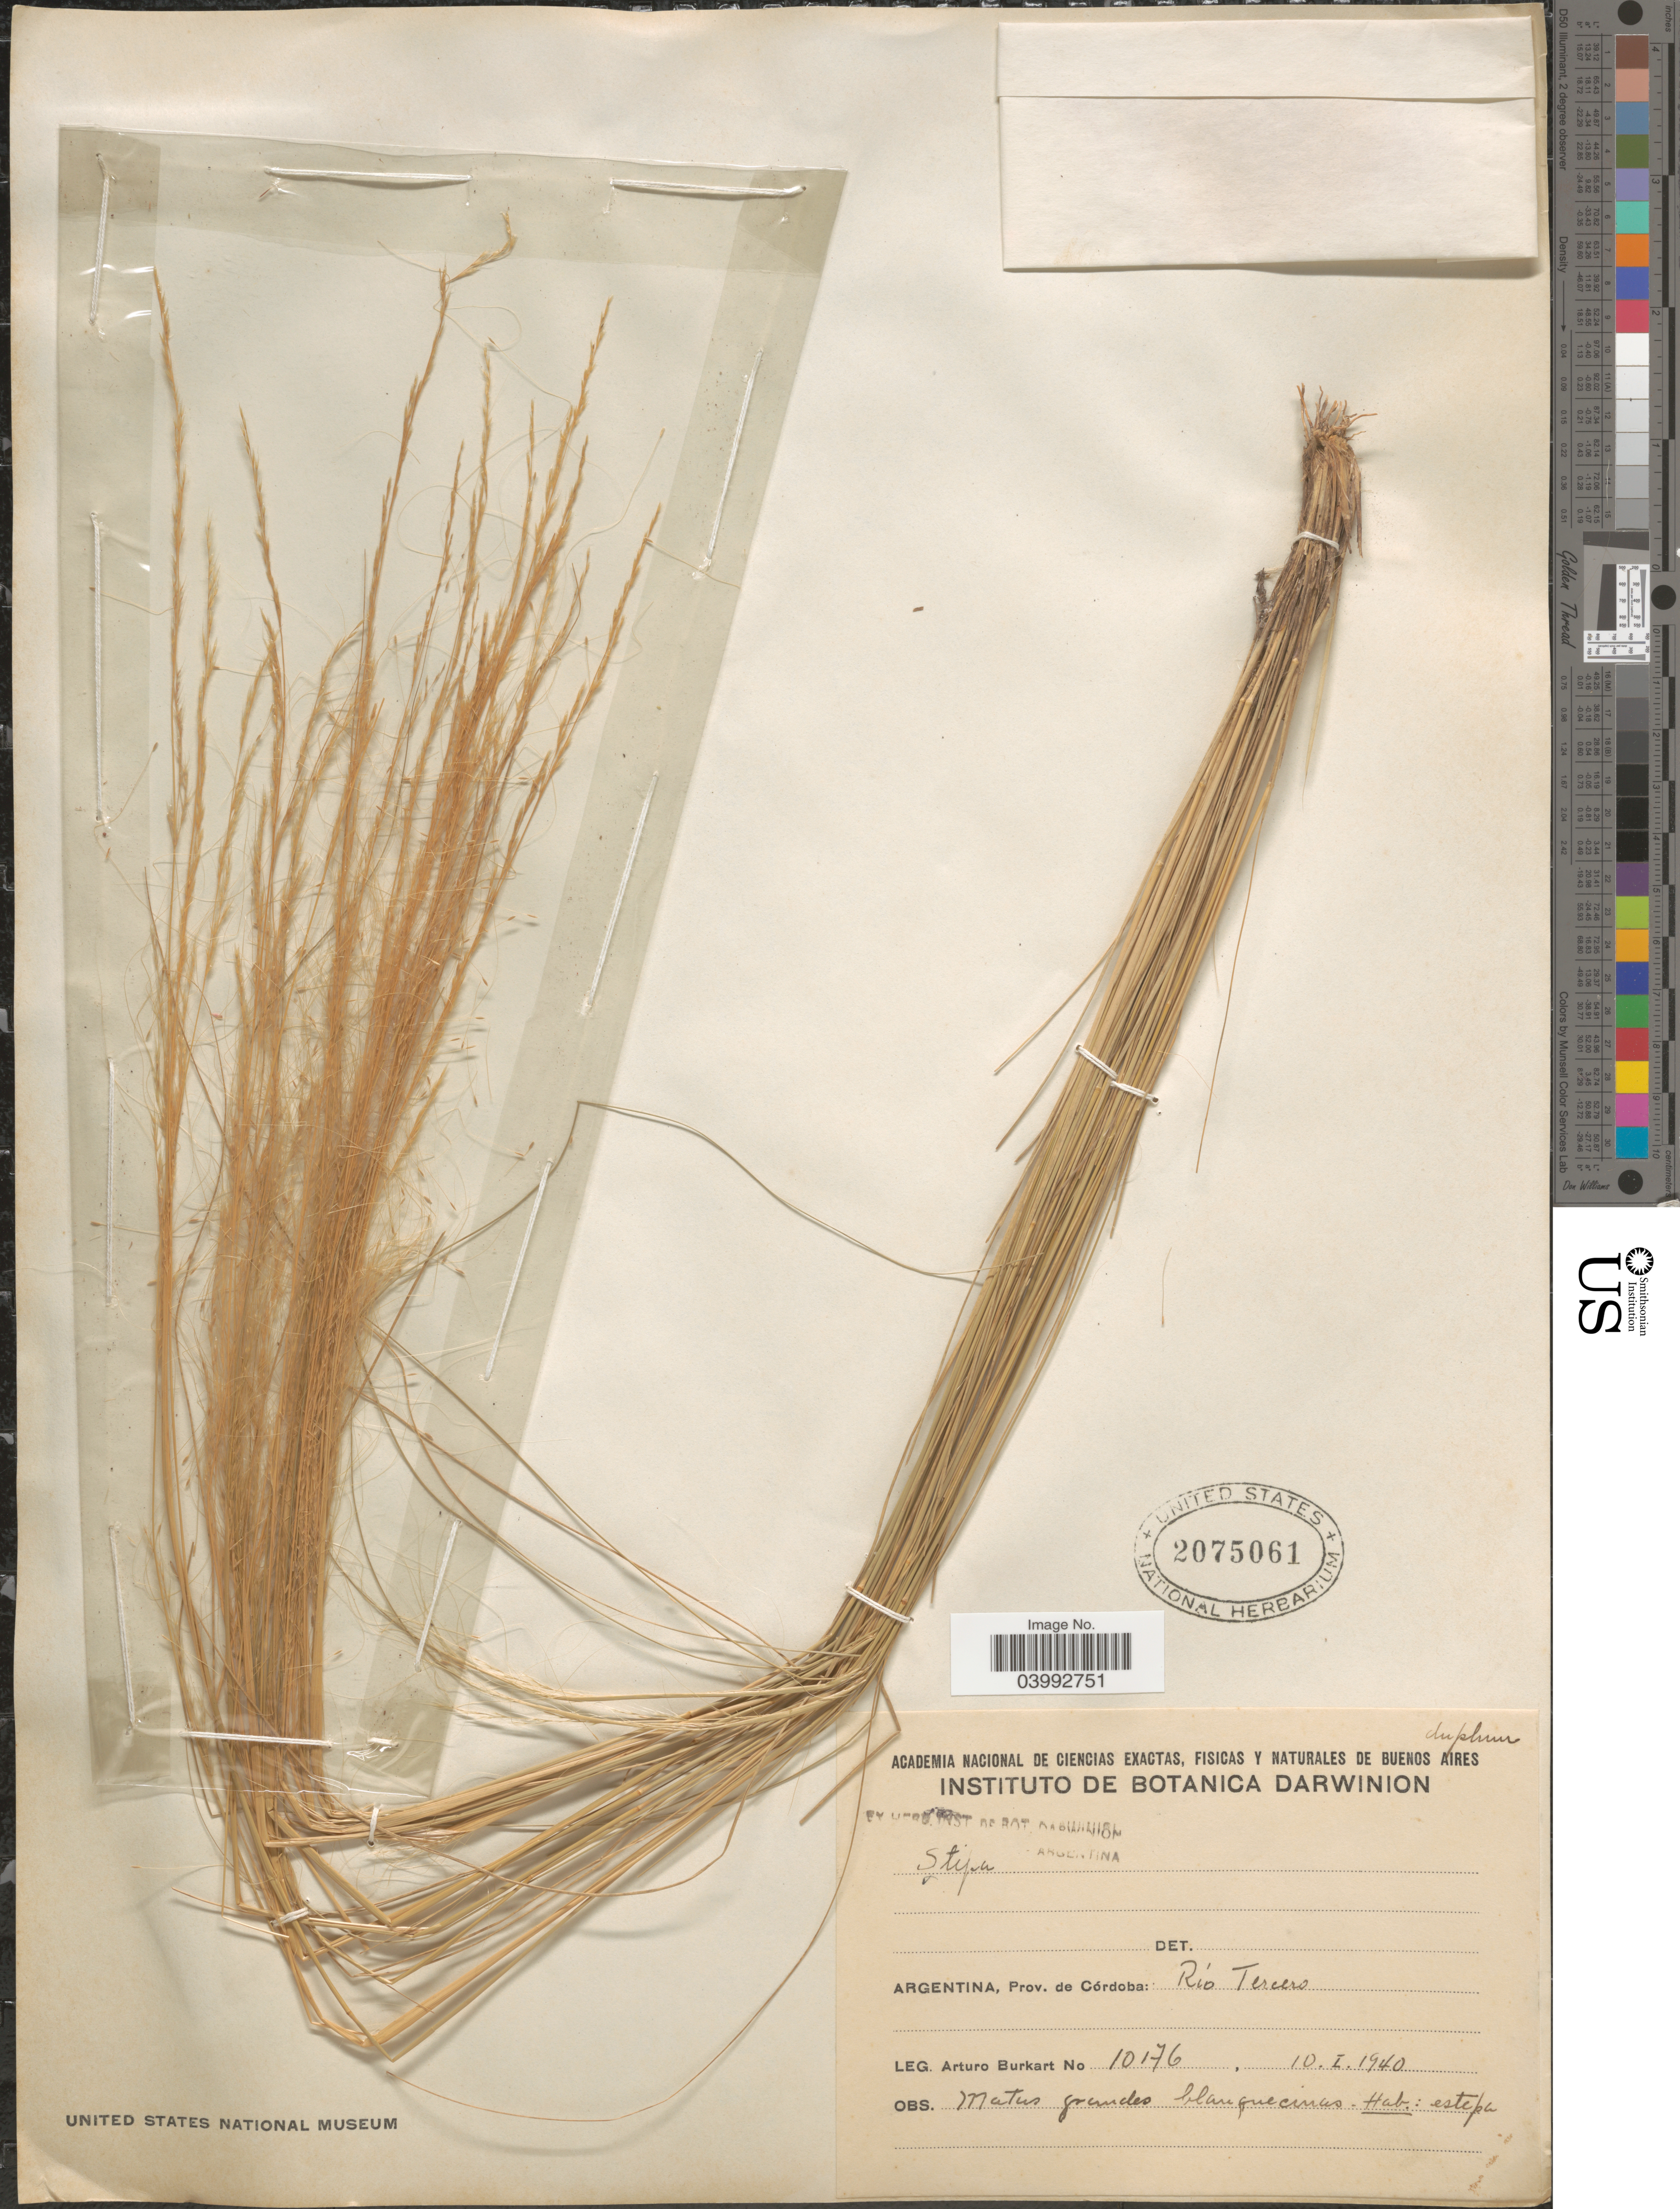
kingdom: Plantae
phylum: Tracheophyta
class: Liliopsida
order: Poales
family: Poaceae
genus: Jarava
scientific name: Jarava sp.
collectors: A. E. Burkart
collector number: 10176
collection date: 1940-01-10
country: Argentina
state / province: Cordoba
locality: Río Tercero.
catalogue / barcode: US 2075061